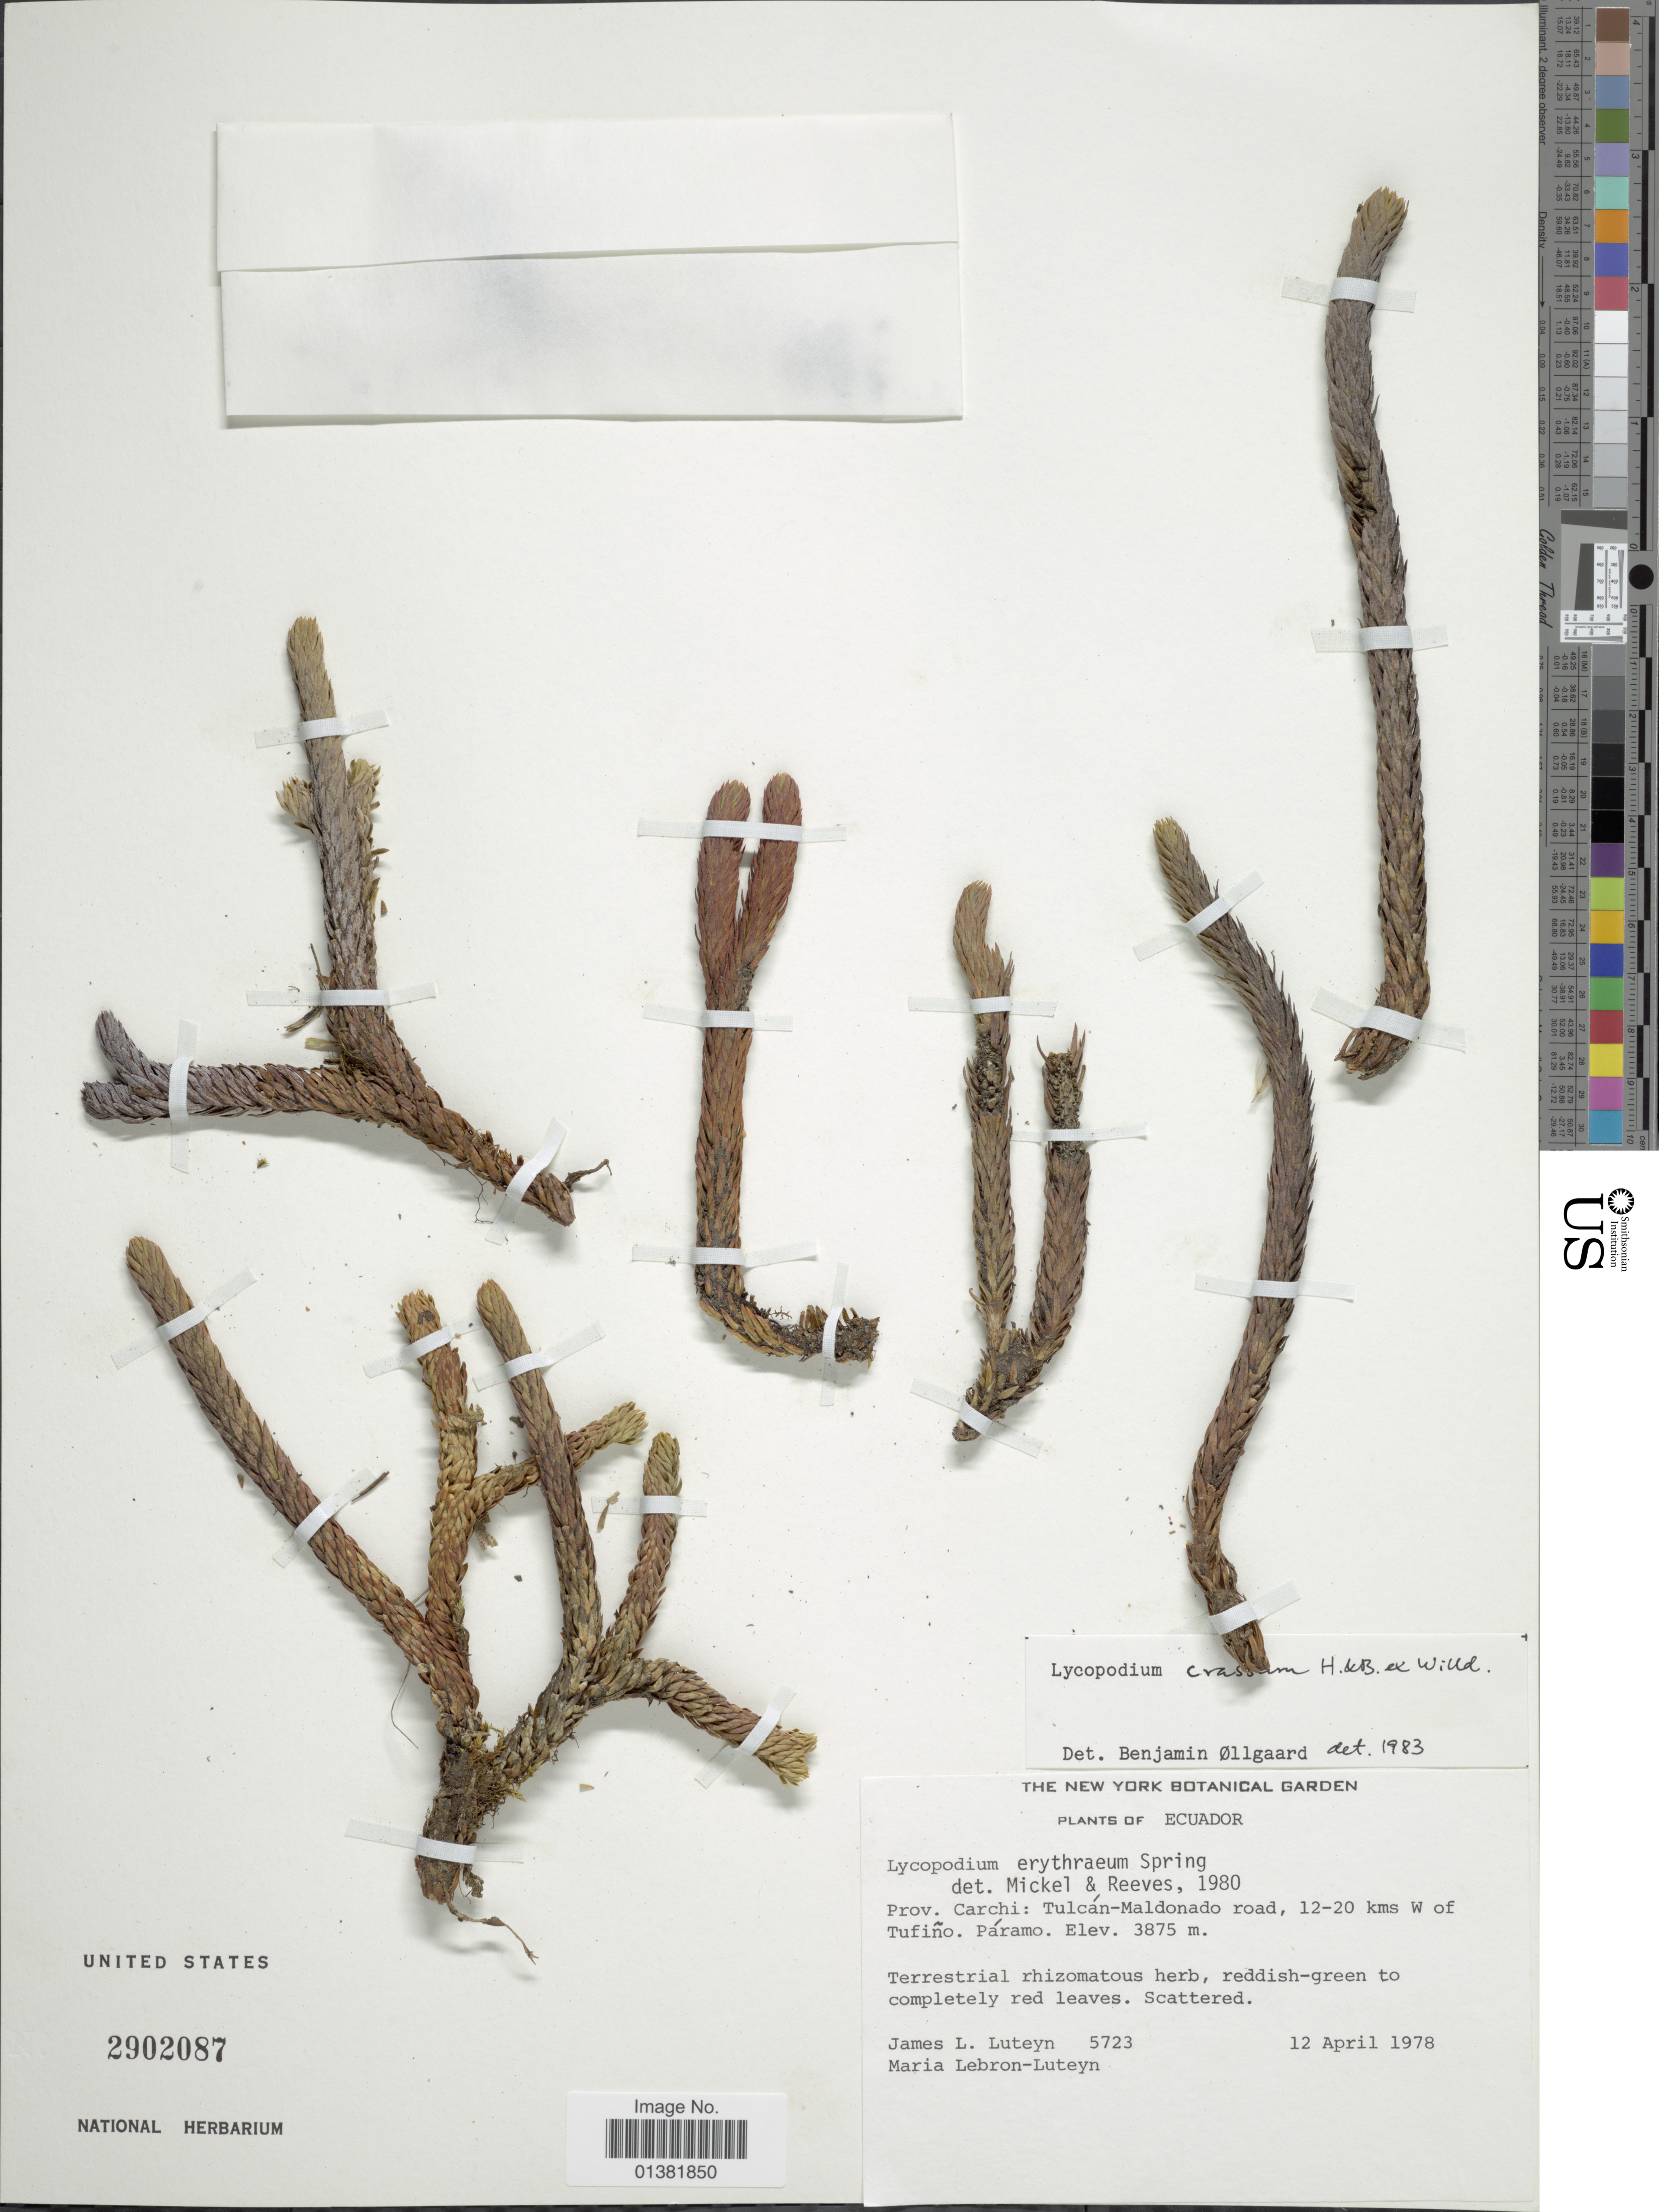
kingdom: Plantae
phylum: Tracheophyta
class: Lycopodiopsida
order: Lycopodiales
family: Lycopodiaceae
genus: Phlegmariurus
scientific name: Phlegmariurus crassus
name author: (Humb. & Bonpl. ex Willd.) B. Øllg.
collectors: J. L. Luteyn & M. L. Lebrón-Luteyn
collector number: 5723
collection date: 1978-04-12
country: Ecuador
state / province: Carchi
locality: Tulcán-Maldonado road, 12-20 kms W of Tufiño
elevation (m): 3875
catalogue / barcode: US 2902087